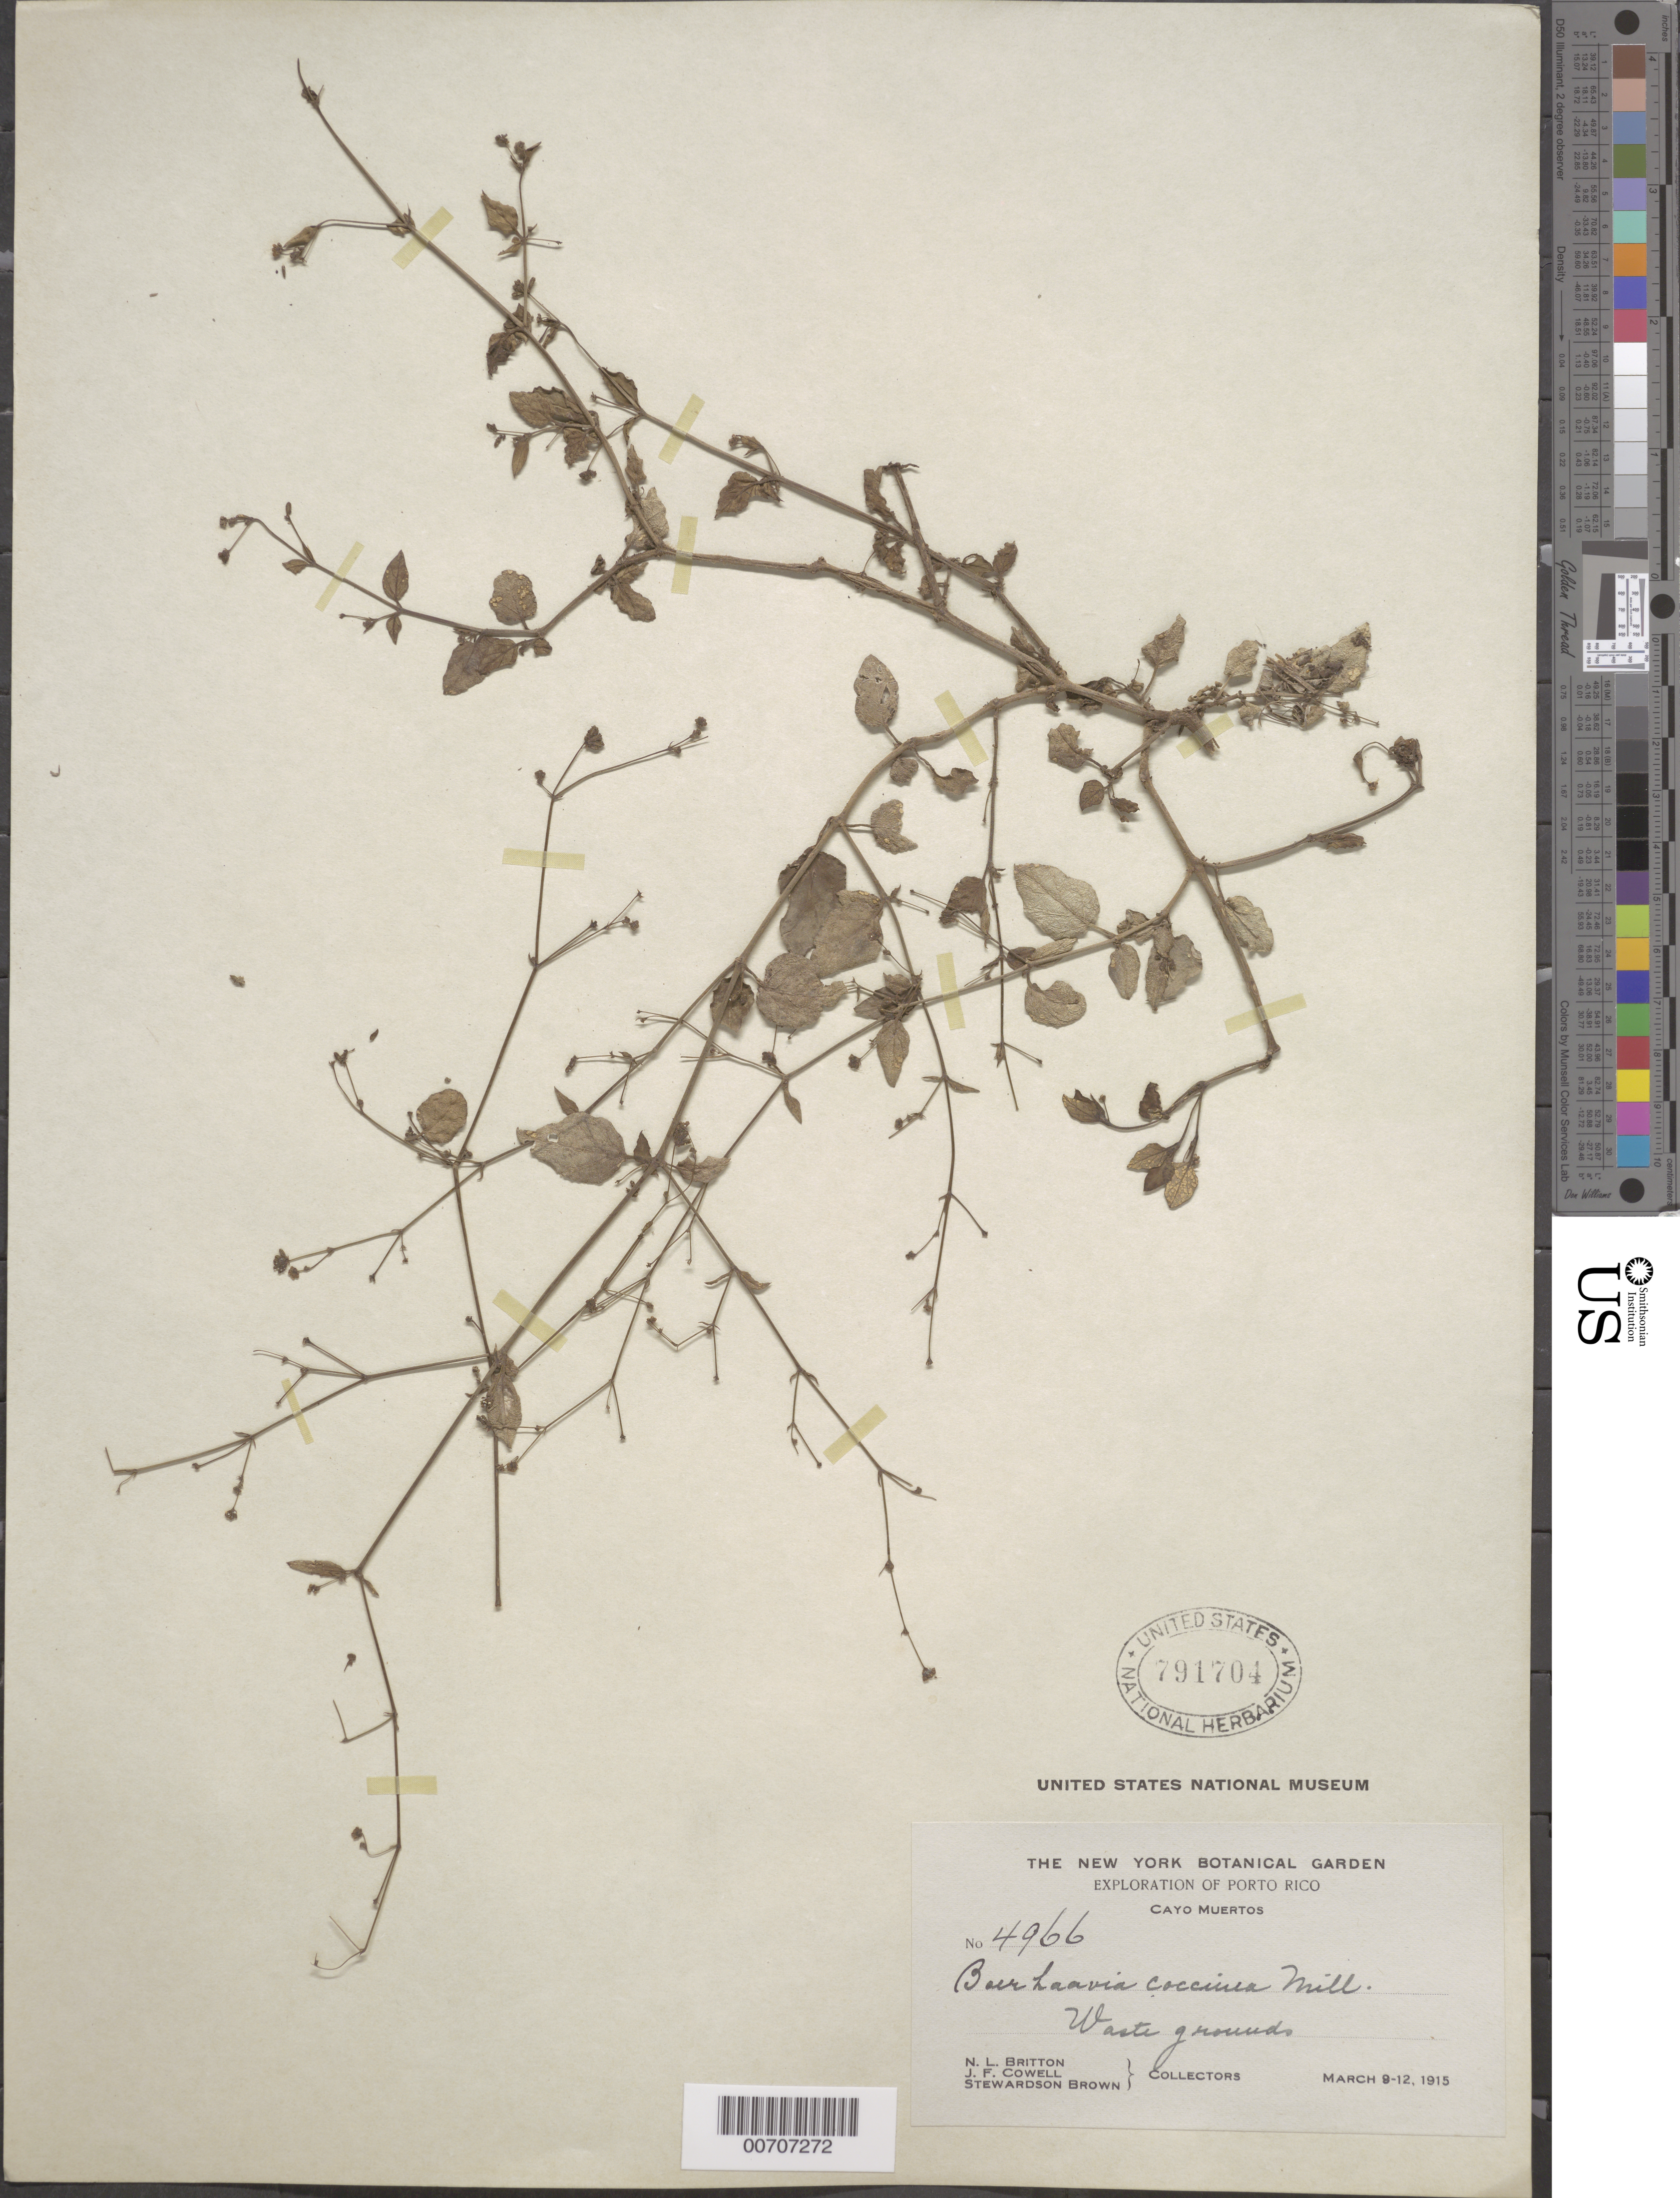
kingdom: Plantae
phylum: Tracheophyta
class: Magnoliopsida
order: Caryophyllales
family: Nyctaginaceae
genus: Boerhavia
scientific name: Boerhavia coccinea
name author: Mill.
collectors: N. Britton, J. F. Cowell & S. Brown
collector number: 4966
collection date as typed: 09 Mar 1915 to 12 Mar 1915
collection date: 1915-03-09/1915-03-12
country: Puerto Rico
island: Greater Antilles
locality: Cayo Muertos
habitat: Waste grounds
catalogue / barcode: US 791704